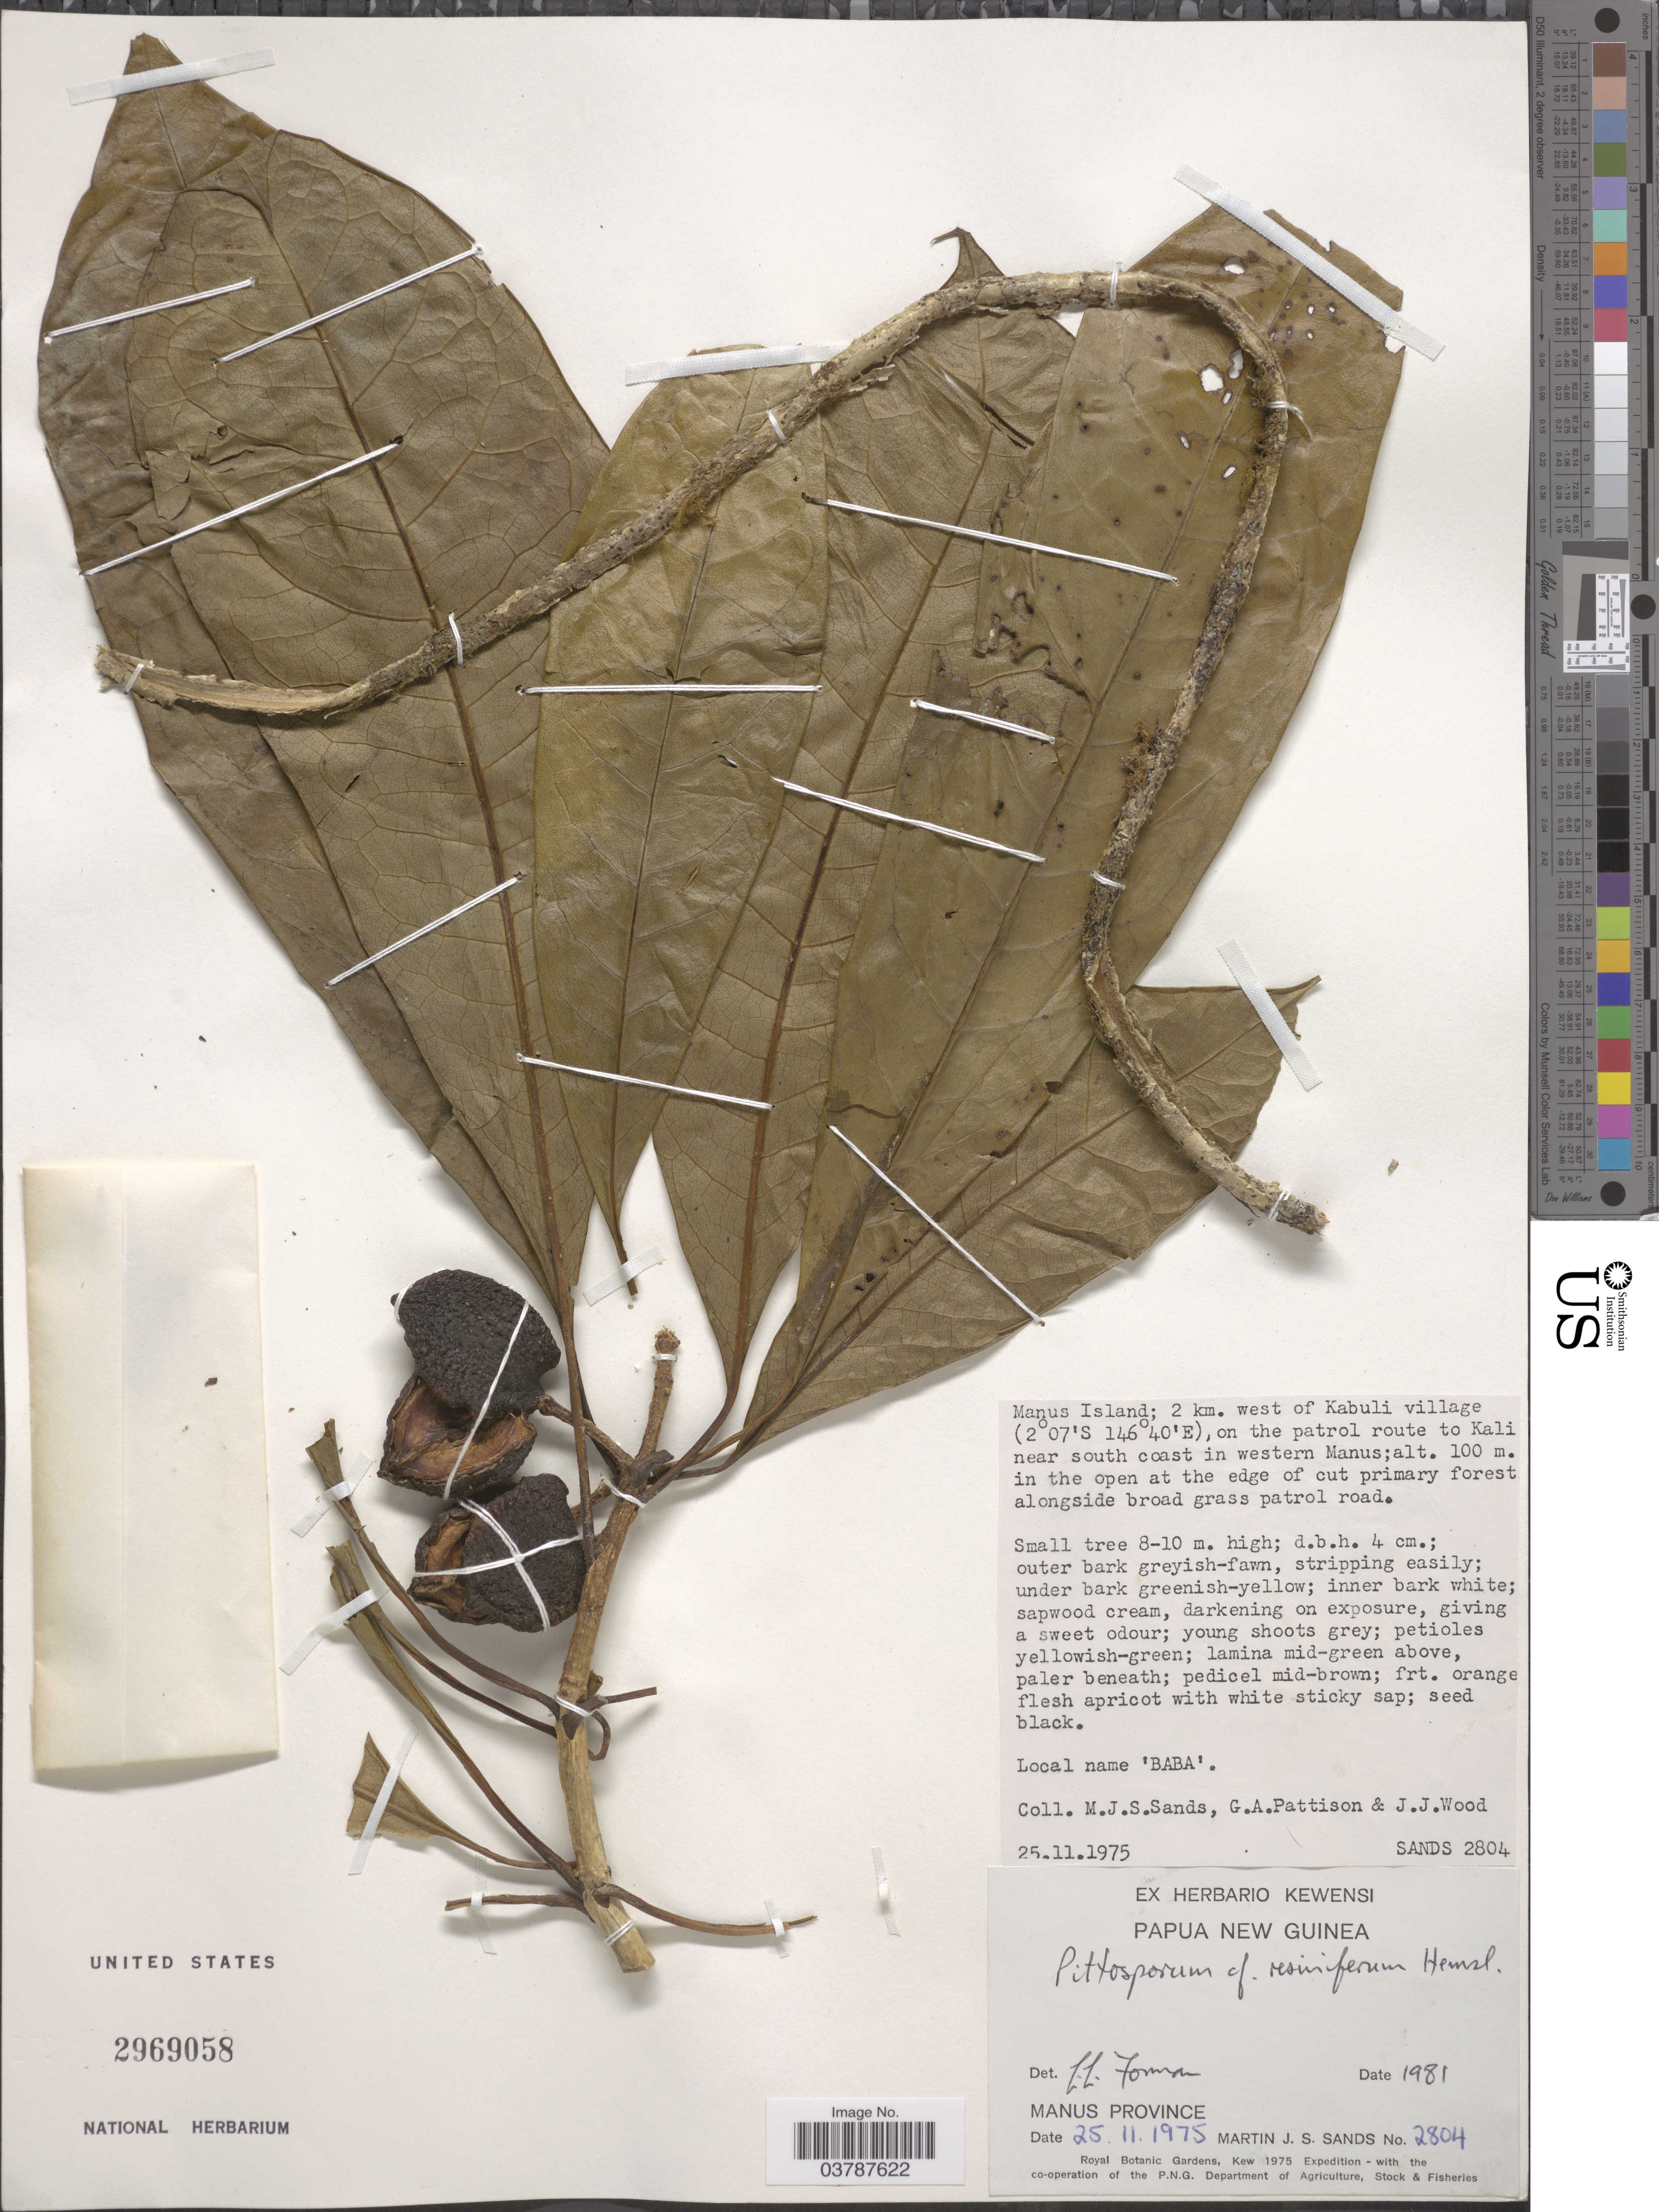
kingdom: Plantae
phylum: Tracheophyta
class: Magnoliopsida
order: Apiales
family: Pittosporaceae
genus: Pittosporum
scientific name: Pittosporum resiniferum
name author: Hemsl.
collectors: M. Sands, G. Pattison & J. Wood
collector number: SANDS2804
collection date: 1975-11-25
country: Papua New Guinea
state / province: Manus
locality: Manus Island; 2 km. west of Kabuli village, on the patrol route to Kali near south coast in western Manus.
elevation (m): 100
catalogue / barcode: US 2969058